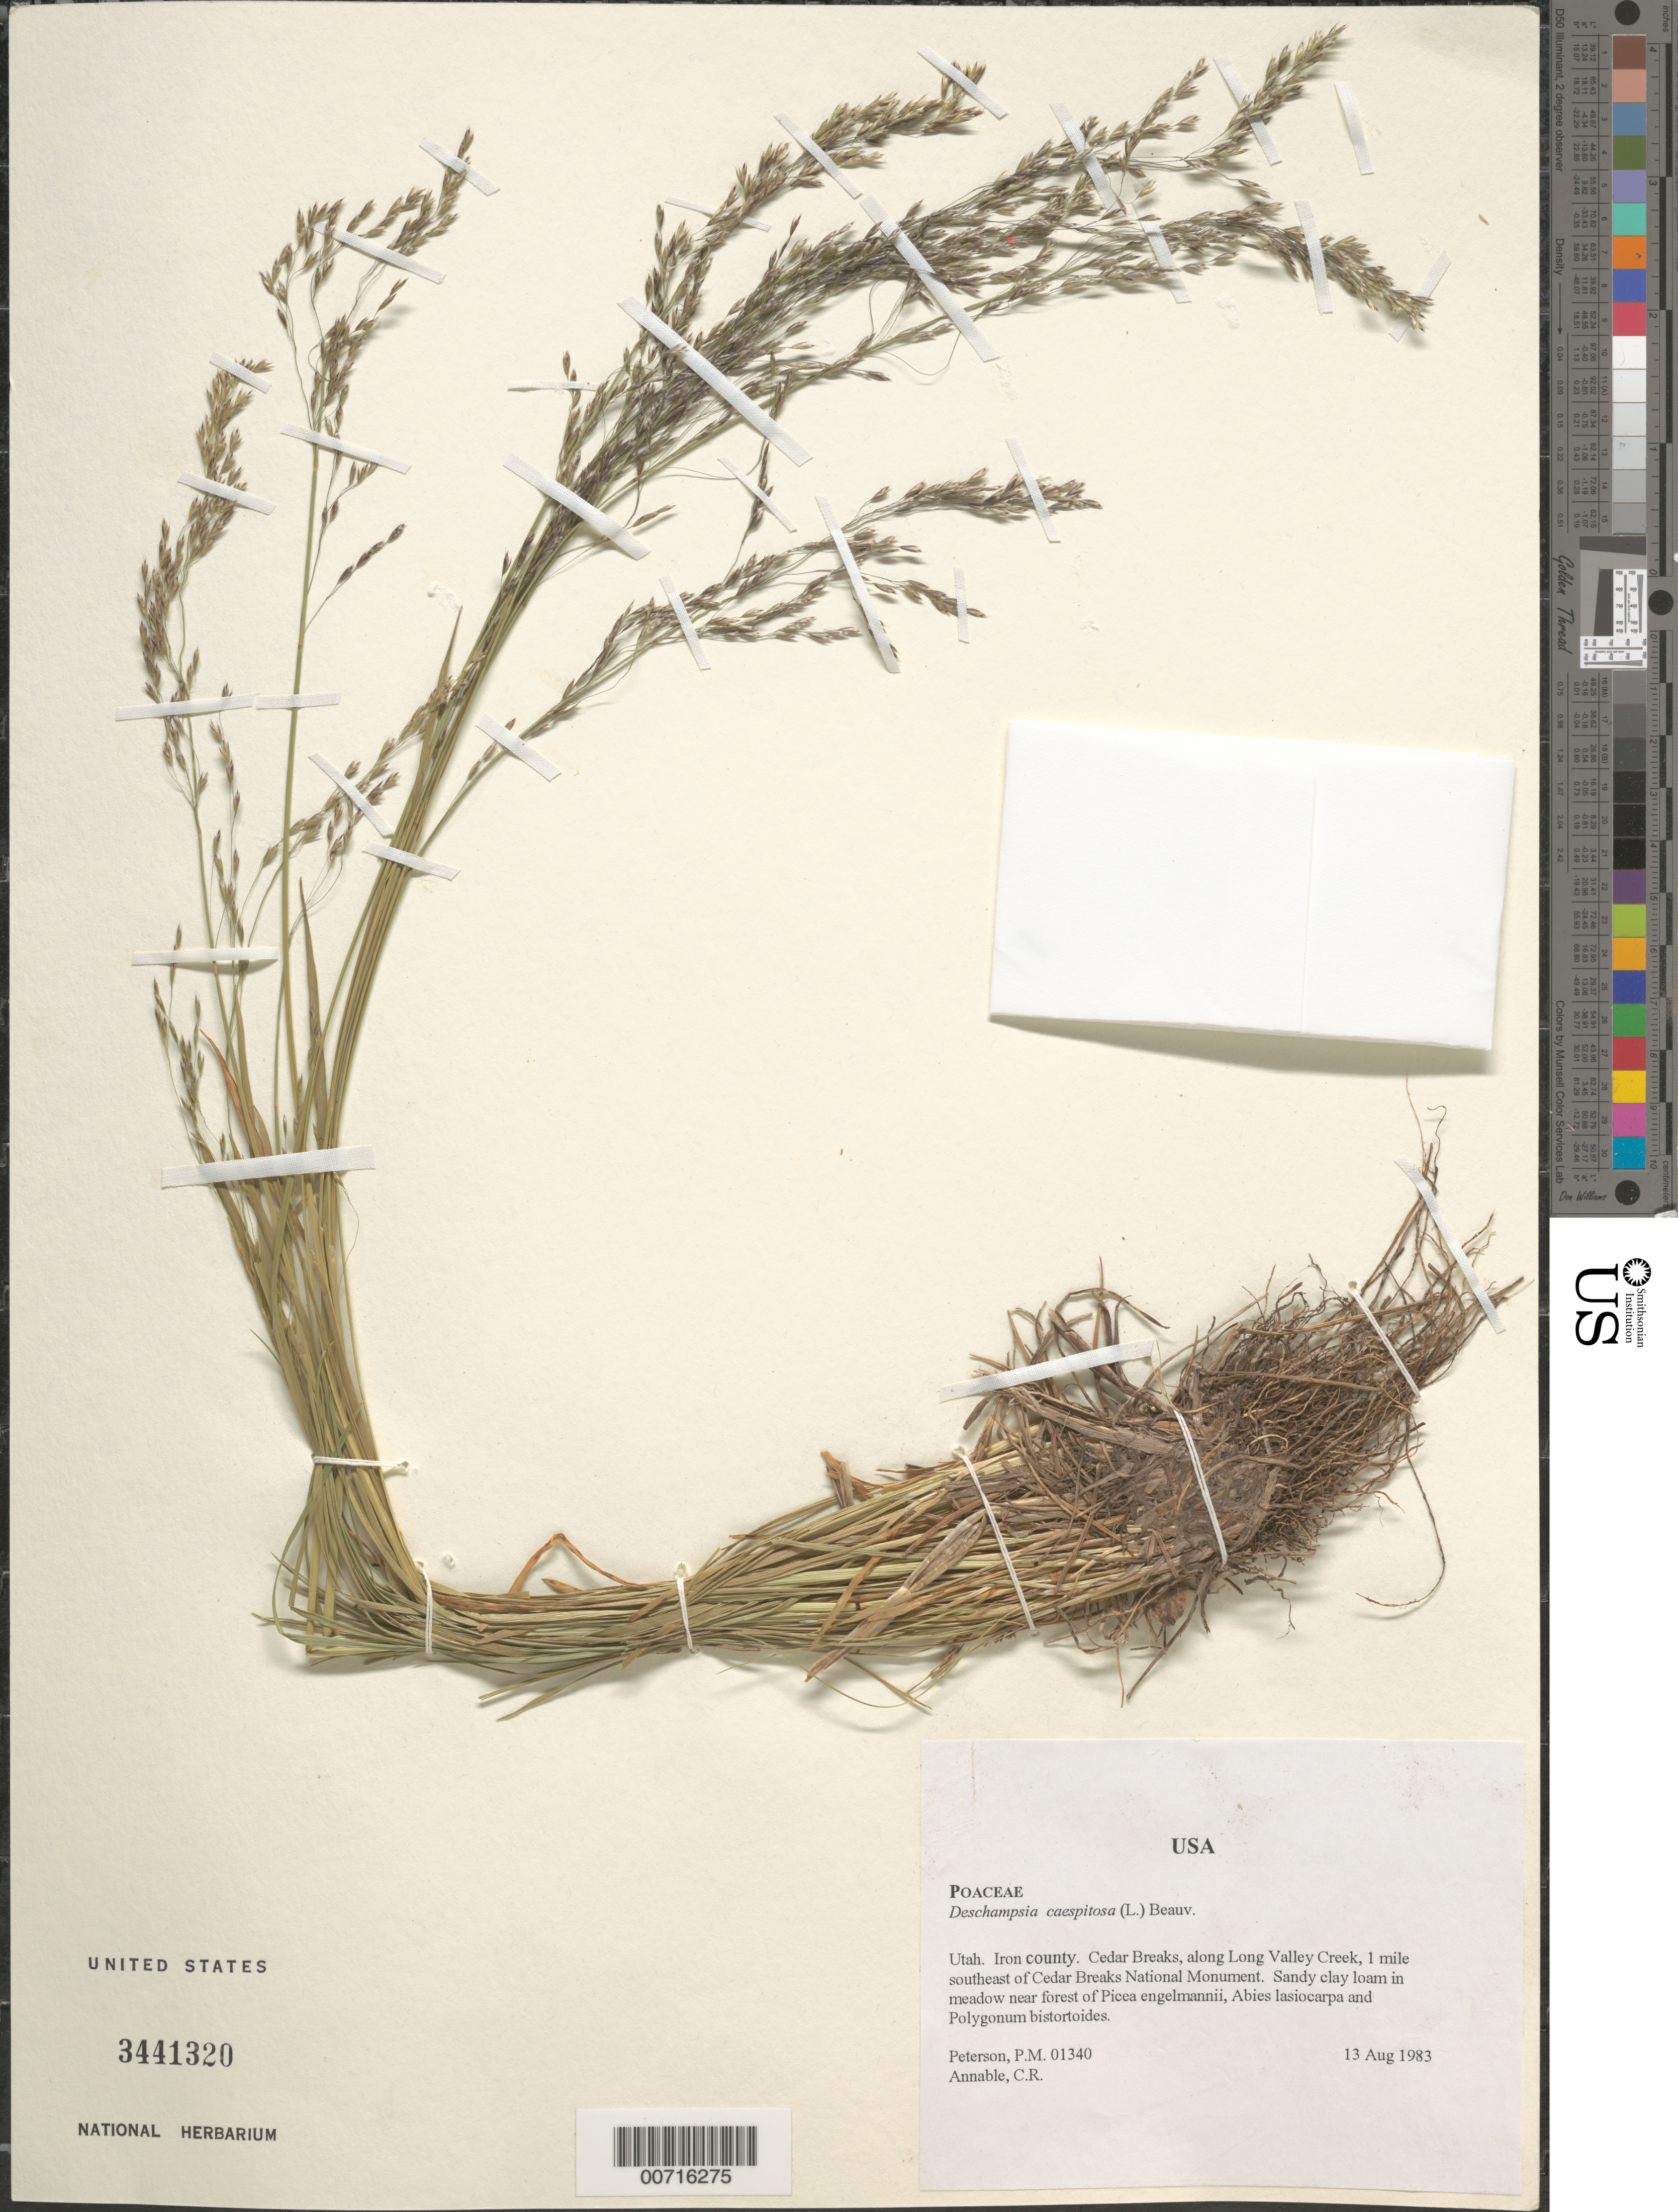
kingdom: Plantae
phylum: Tracheophyta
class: Liliopsida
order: Poales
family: Poaceae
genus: Deschampsia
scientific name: Deschampsia cespitosa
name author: (L.) P. Beauv.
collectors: P. M. Peterson & C. R. Annable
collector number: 01340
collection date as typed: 13 Aug 1983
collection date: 1983-08-13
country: United States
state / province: Utah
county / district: Iron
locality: Cedar Breaks, along Long Valley Creek, 1 mile southeast of Cedar Breaks National Monument.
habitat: Sandy clay loam in meadow near forest of Picea engelmannii, Abies lasiocarpa and Polygonum bistortoides.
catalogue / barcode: US 3441320